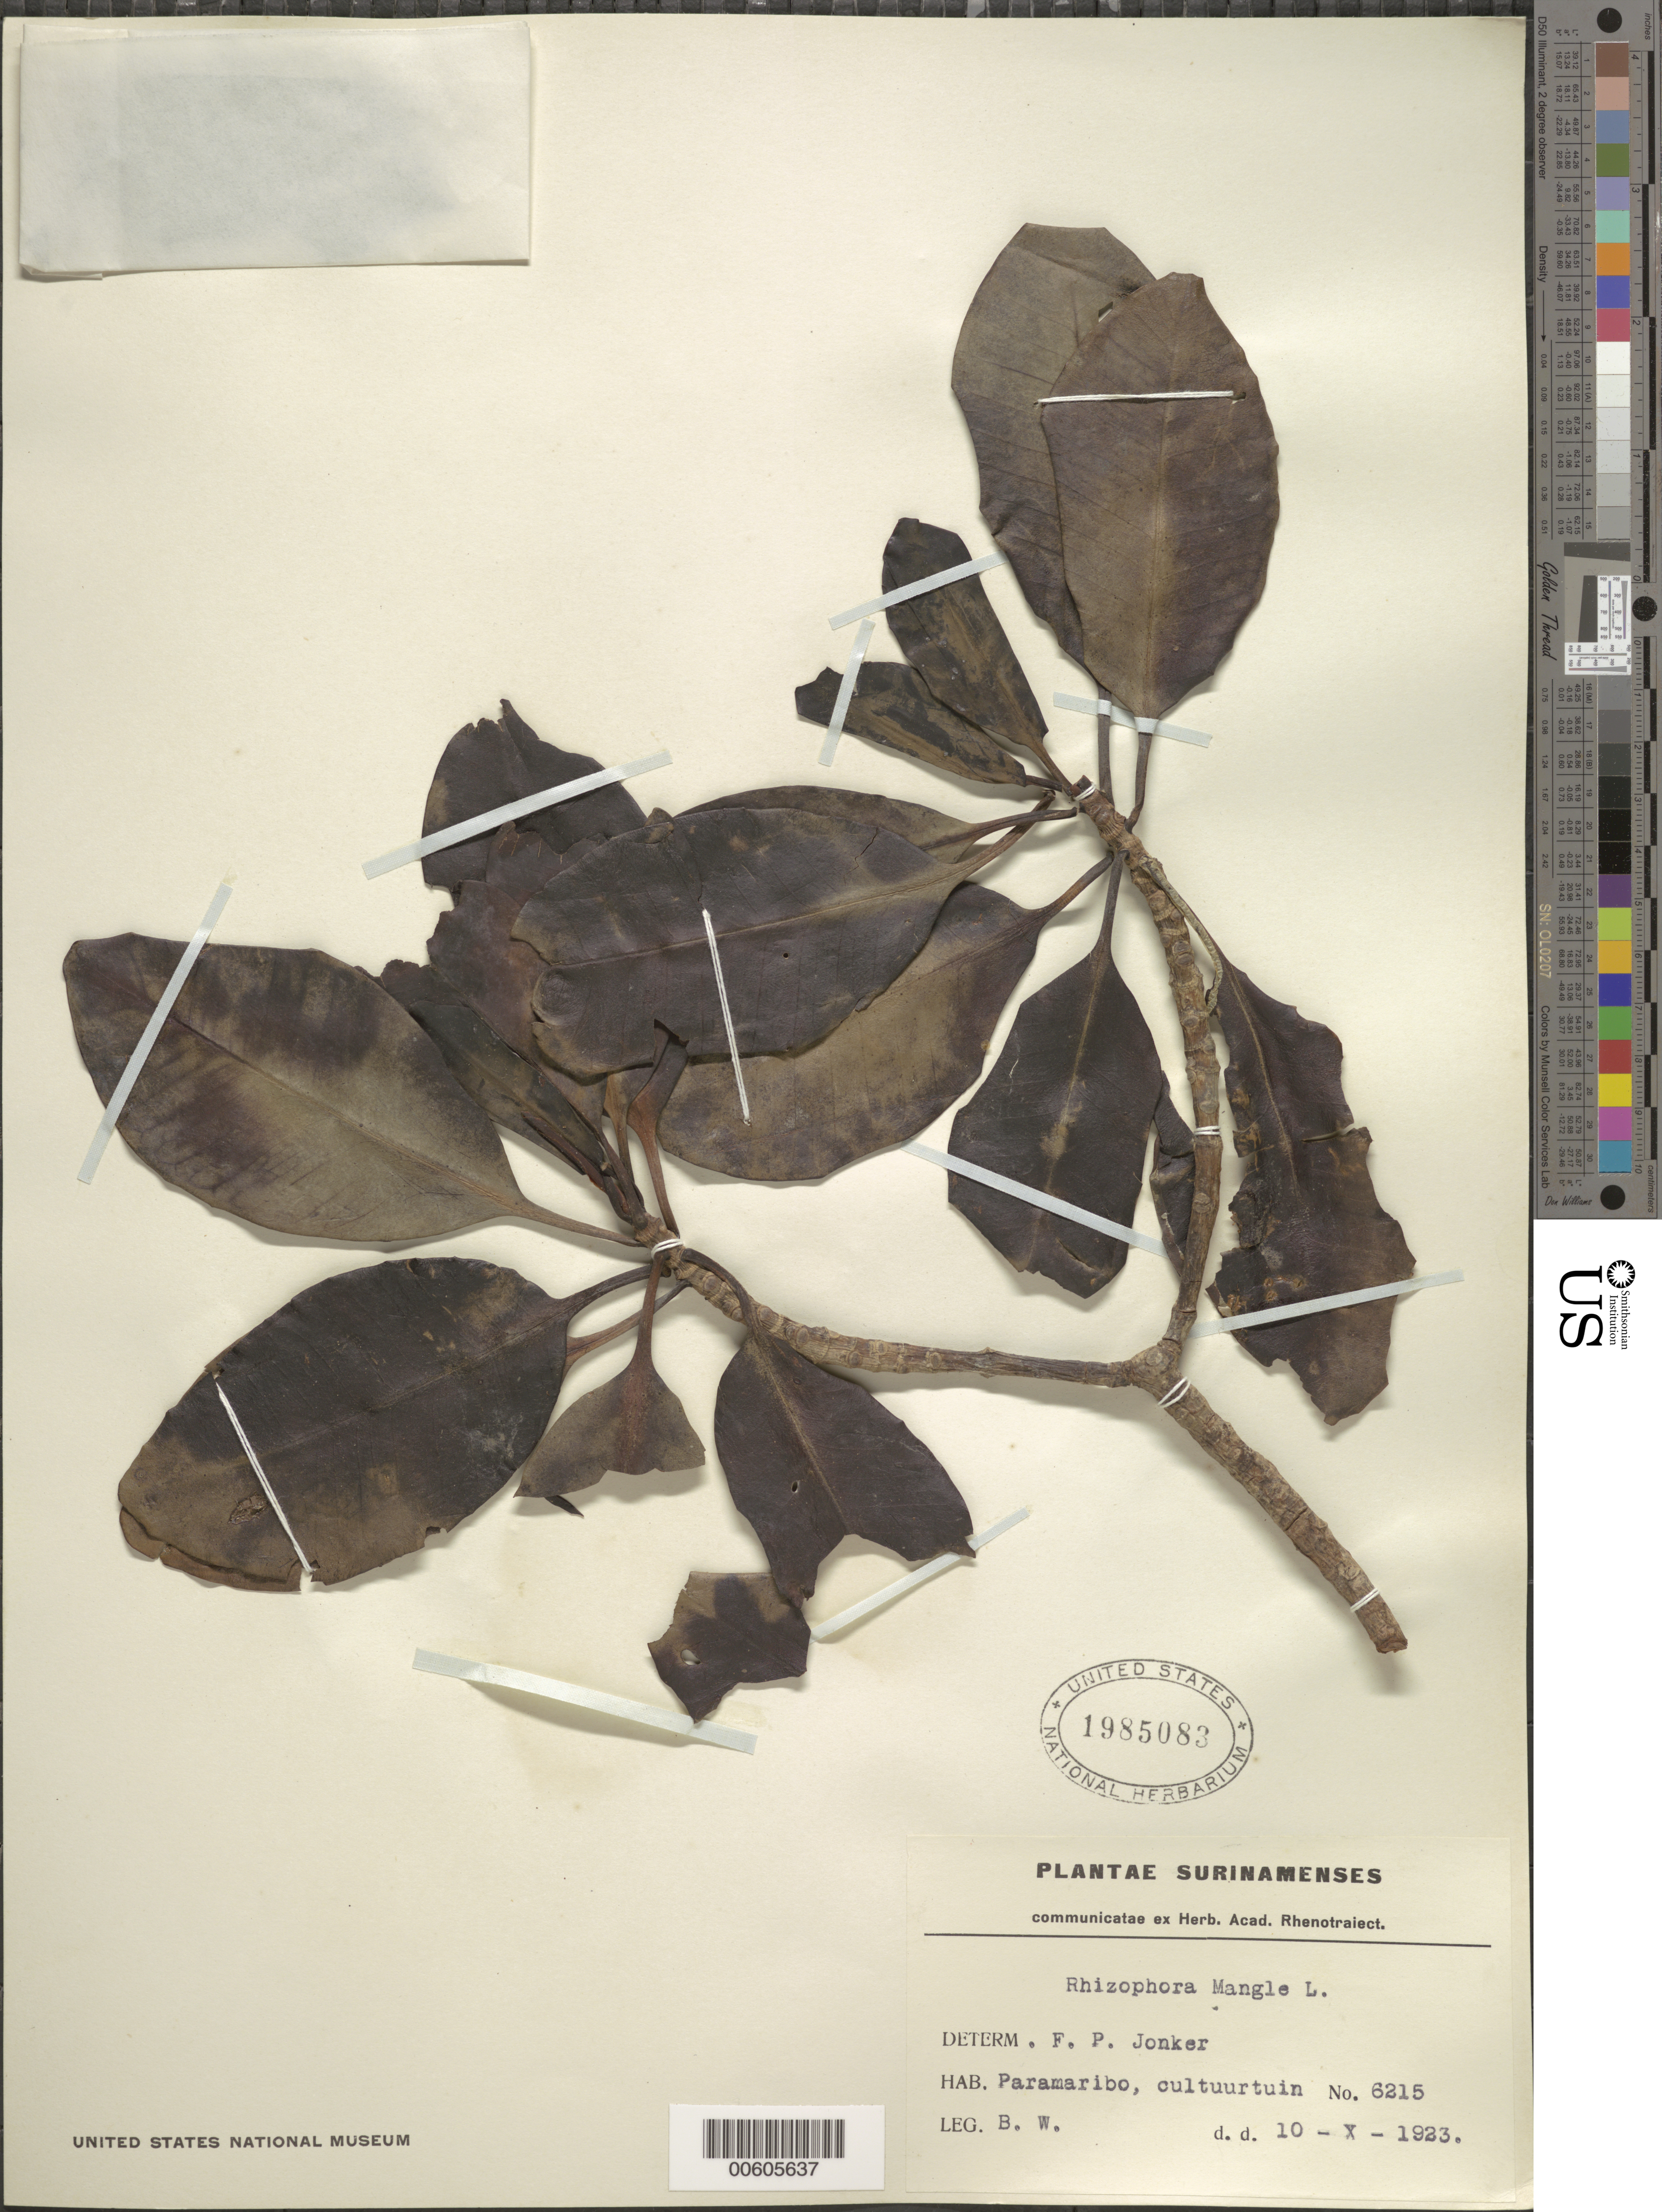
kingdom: Plantae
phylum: Tracheophyta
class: Magnoliopsida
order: Malpighiales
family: Rhizophoraceae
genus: Rhizophora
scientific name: Rhizophora mangle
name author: L.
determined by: Jonker, F. P.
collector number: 6215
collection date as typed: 10-Oct-23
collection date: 1923-10-10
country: Suriname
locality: Paramaribo, Cultuurtuin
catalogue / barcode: US 1985083